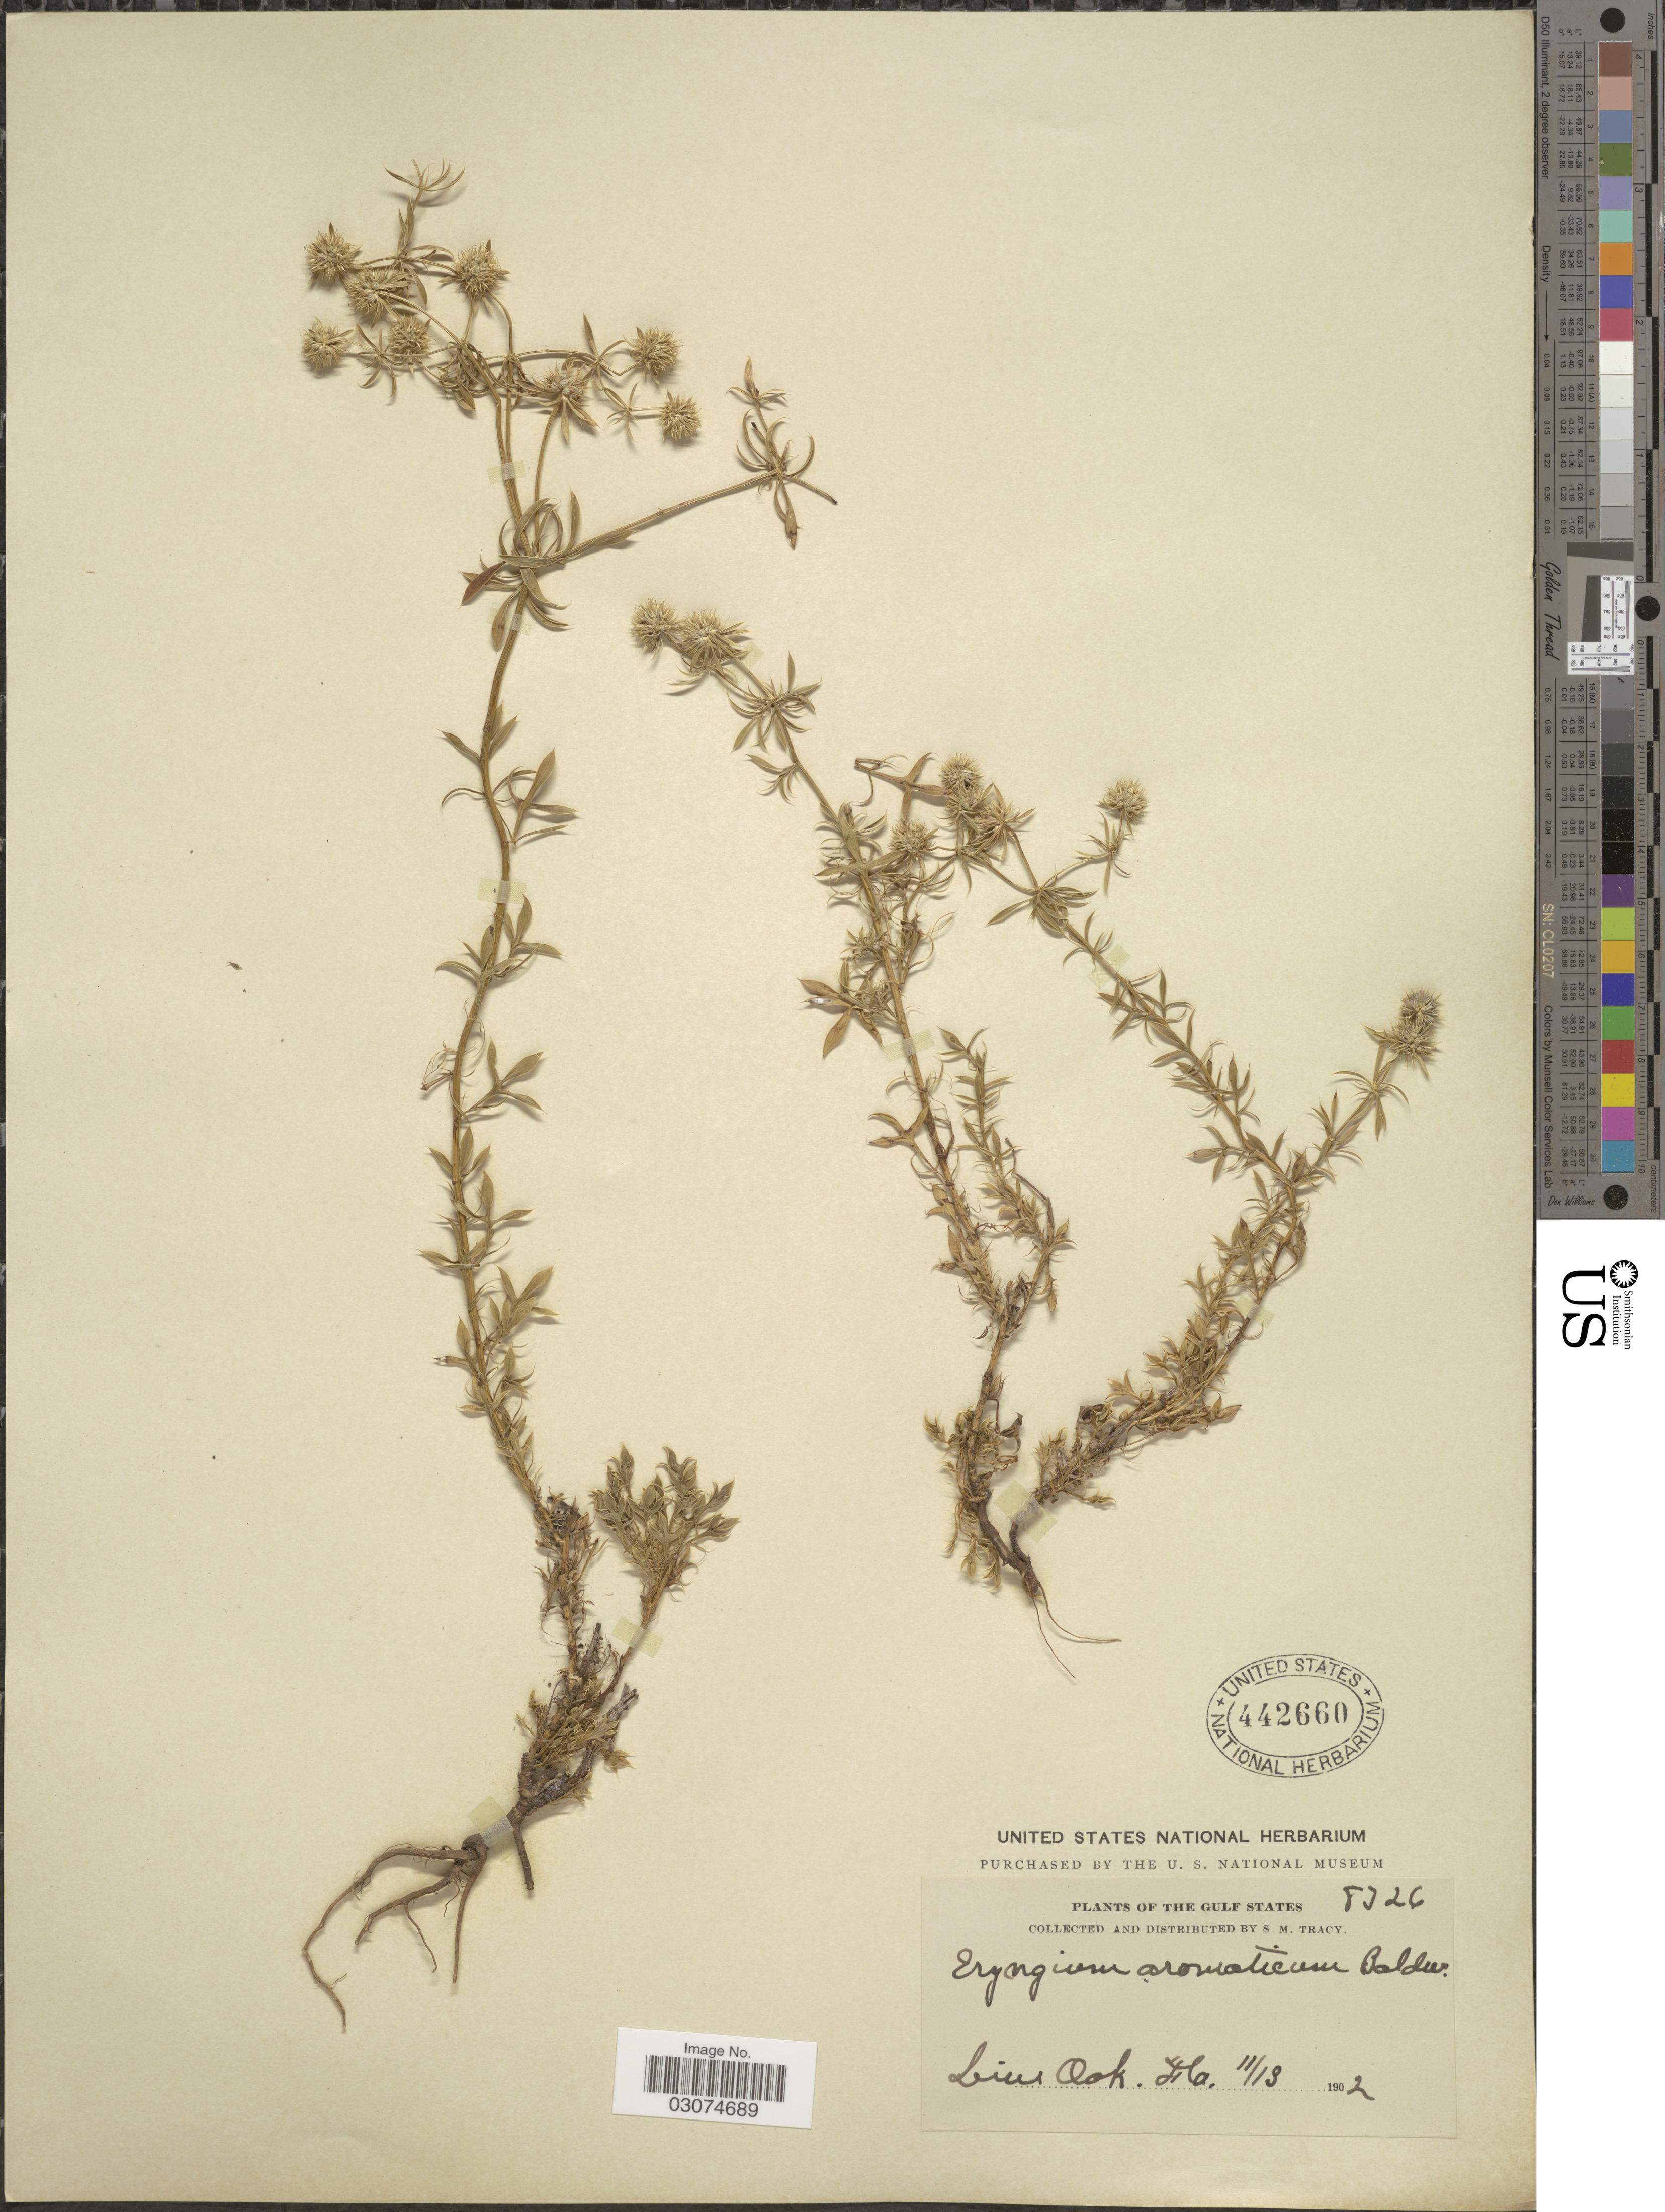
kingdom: Plantae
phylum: Tracheophyta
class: Magnoliopsida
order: Apiales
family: Apiaceae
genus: Eryngium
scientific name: Eryngium aromaticum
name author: Baldwin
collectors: S. M. Tracy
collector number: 8326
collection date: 1902-11-13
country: United States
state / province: Florida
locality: The Gulf States. Line Oak.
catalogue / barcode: US 442660